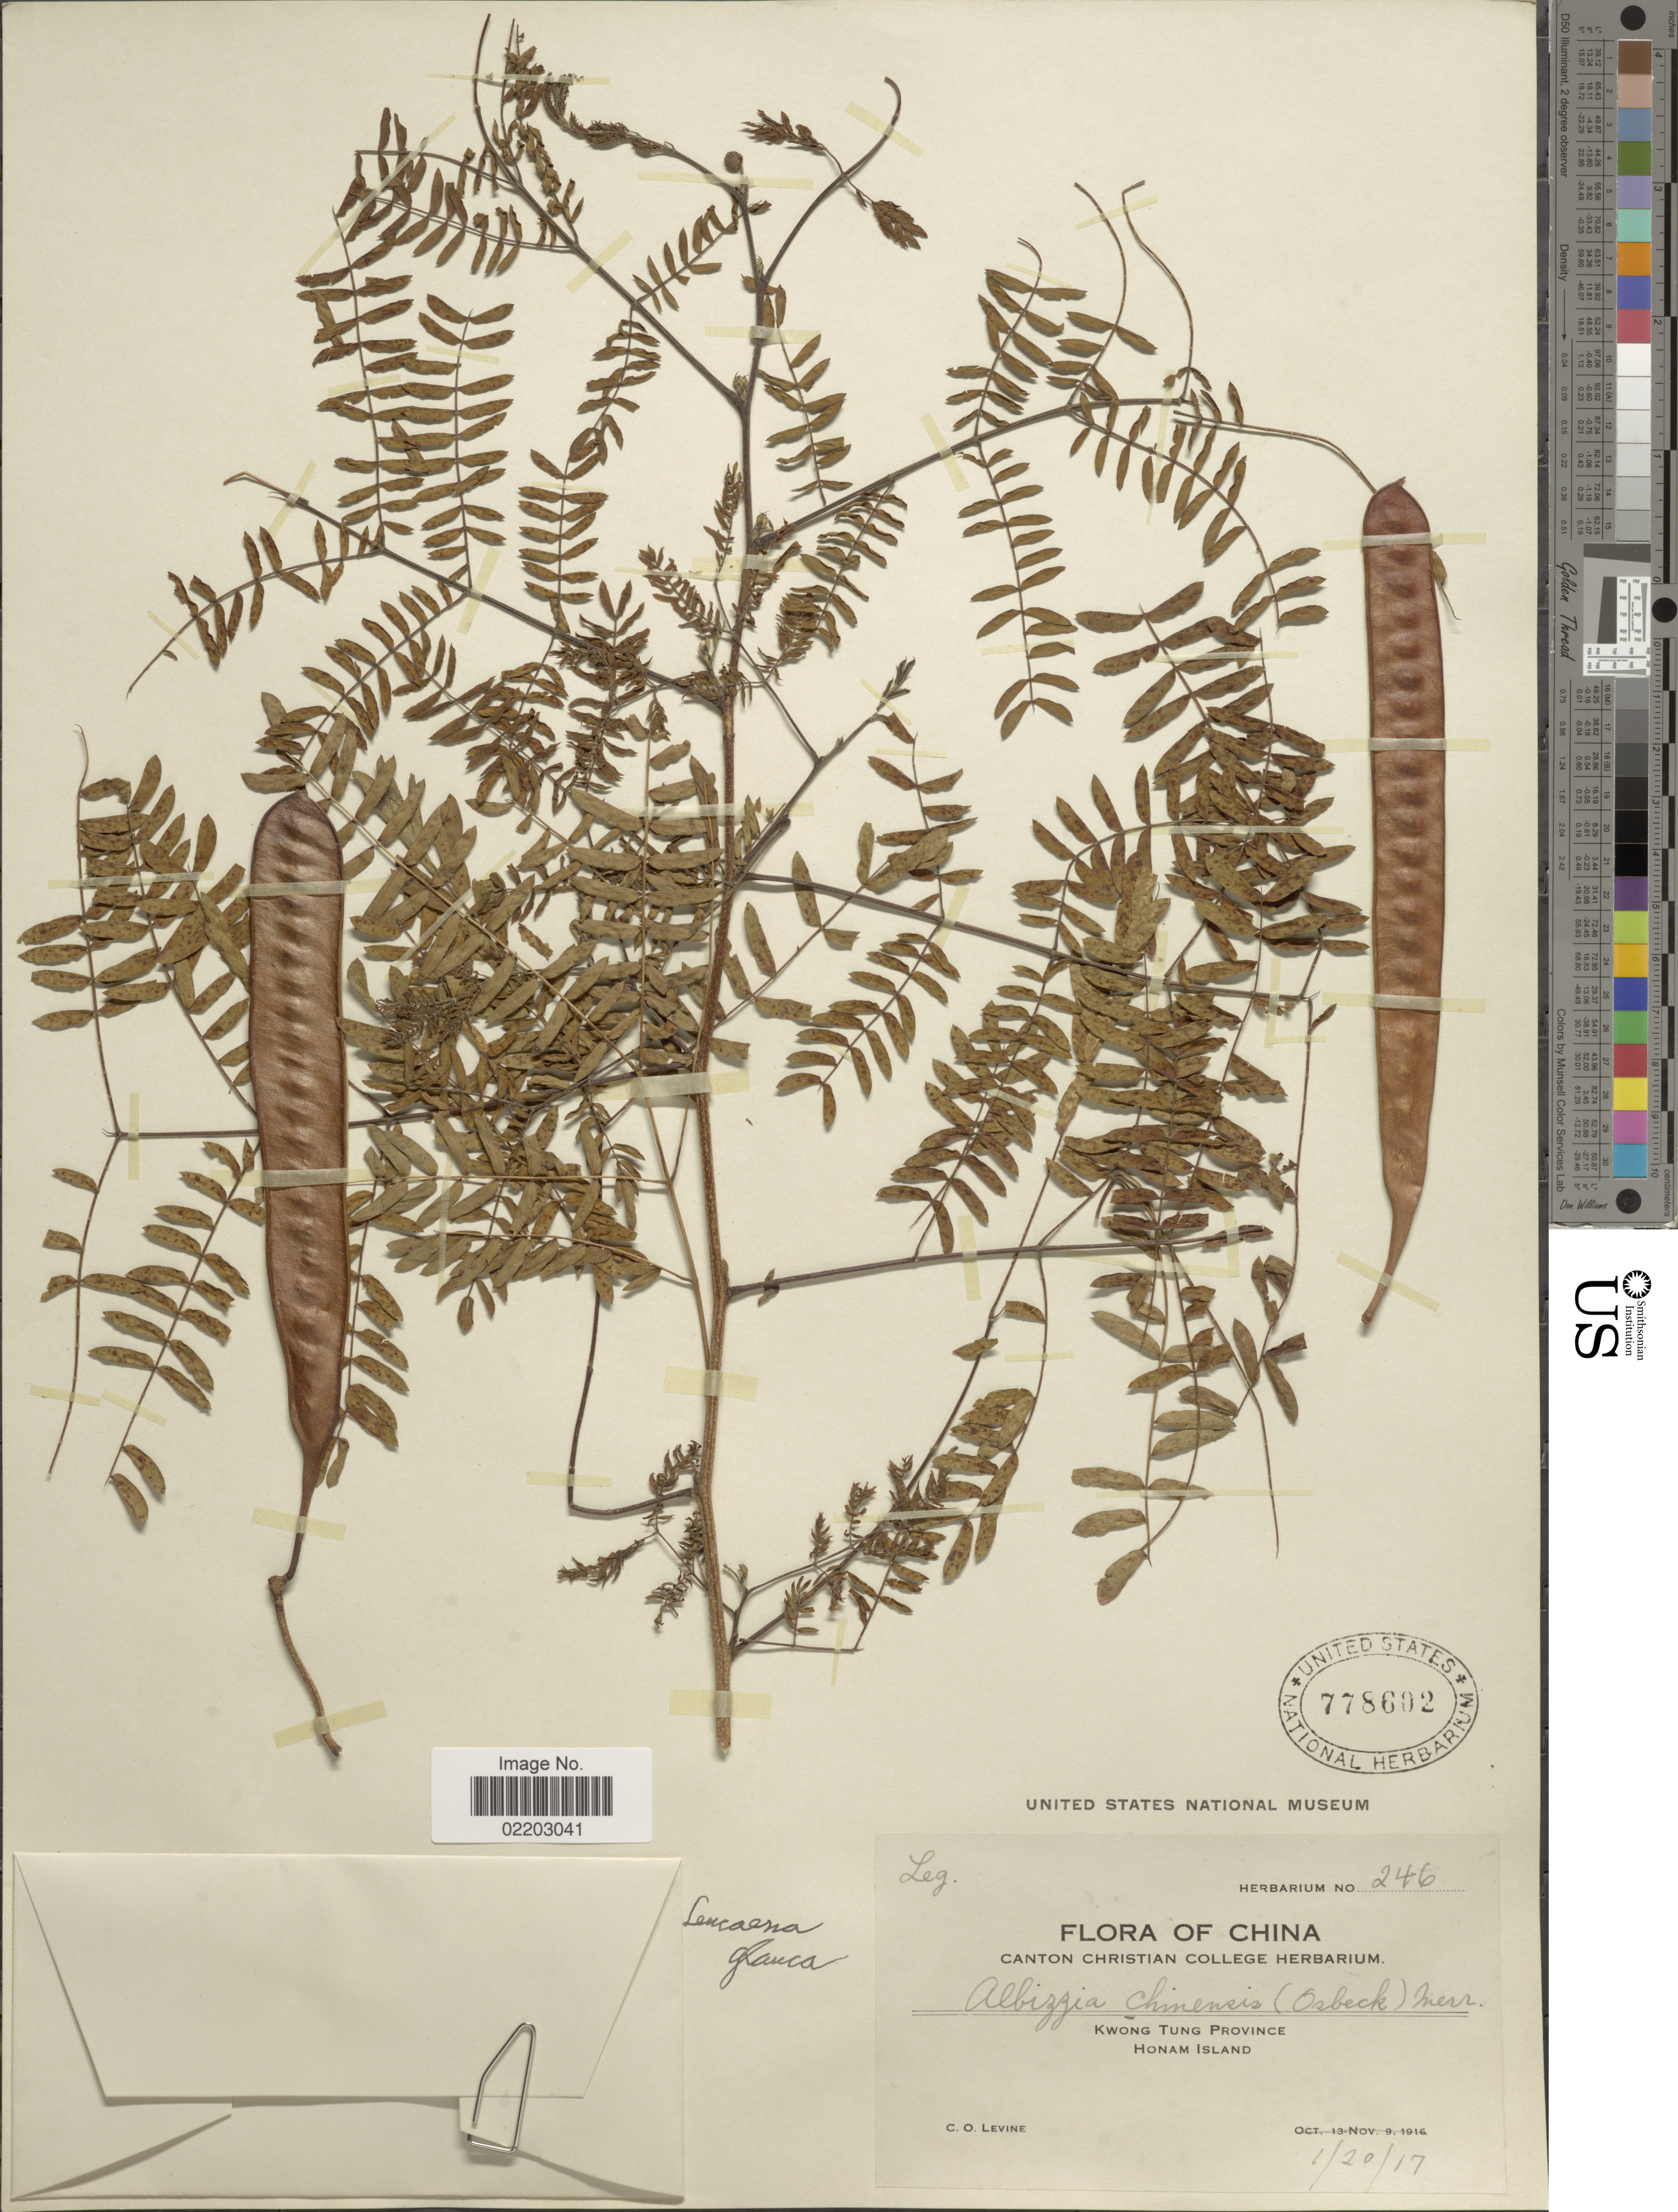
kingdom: Plantae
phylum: Tracheophyta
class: Magnoliopsida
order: Fabales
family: Fabaceae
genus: Leucaena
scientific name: Leucaena leucocephala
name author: (Lam.) de Wit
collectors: C. O. Levine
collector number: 246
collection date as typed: Transcribed d/m/y: 20/1/17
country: China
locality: China, Kwong Tung Province, Honam Island.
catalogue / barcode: US 778602